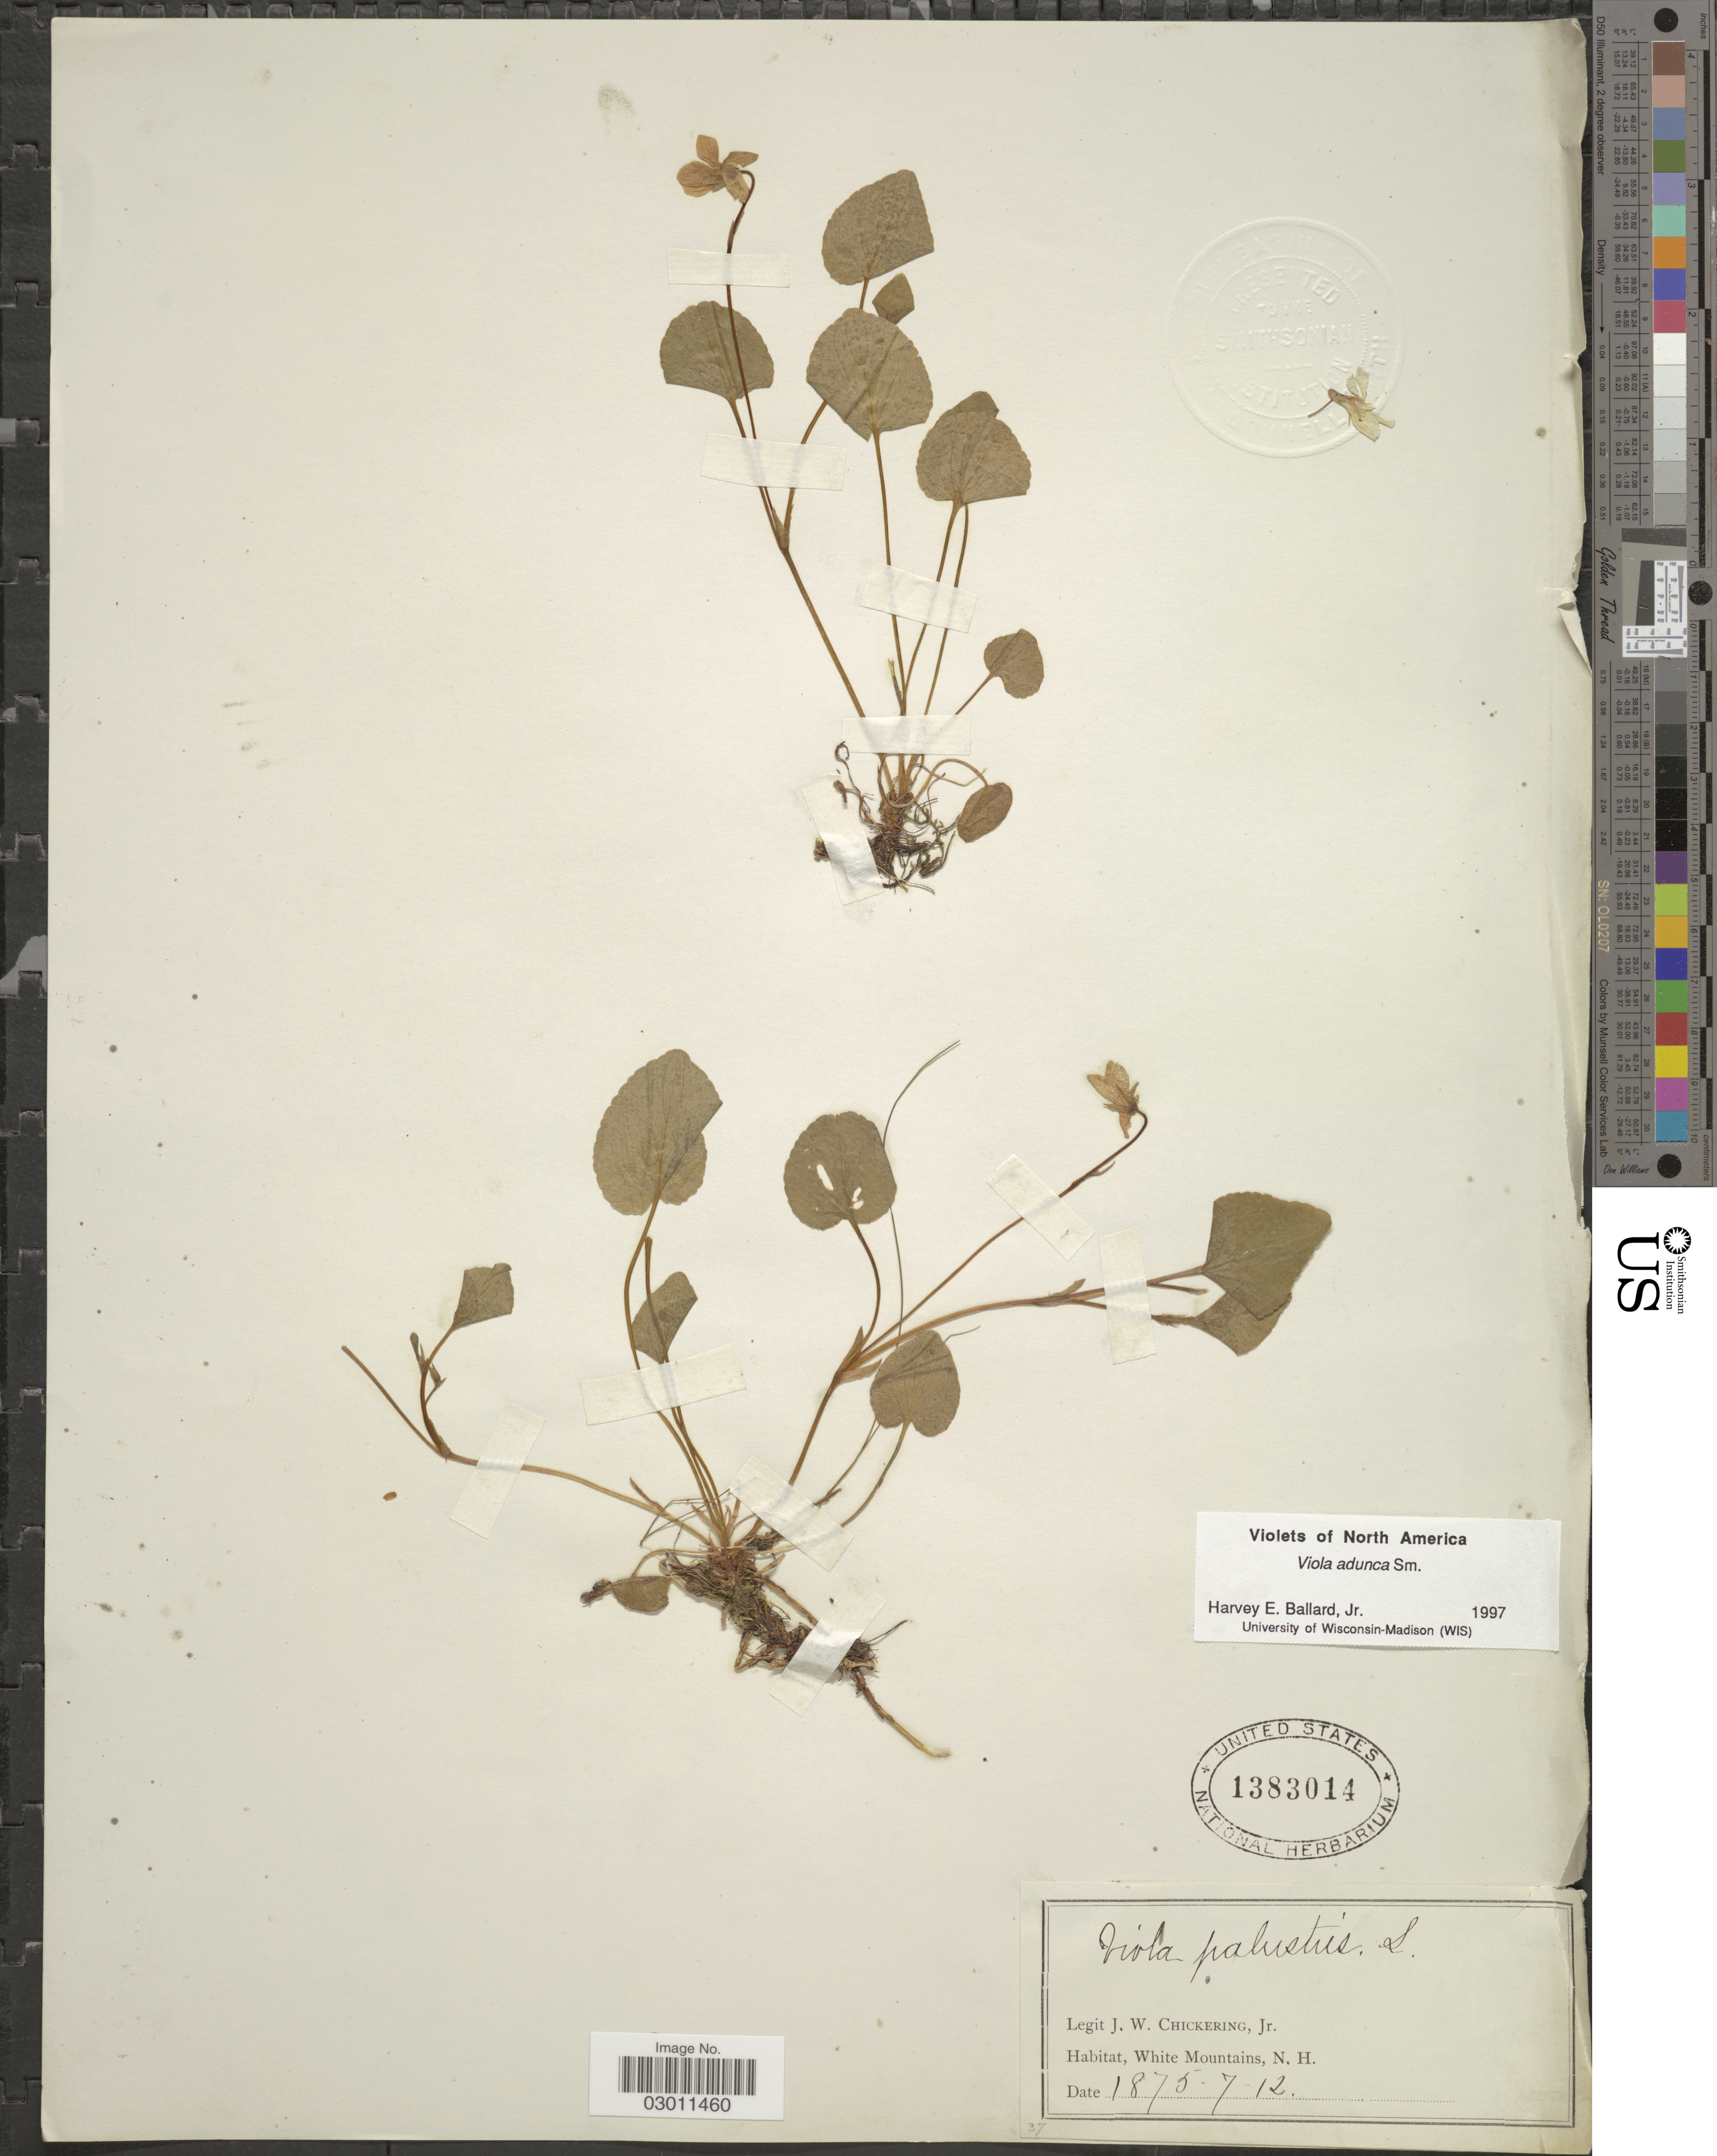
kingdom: Plantae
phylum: Tracheophyta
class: Magnoliopsida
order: Malpighiales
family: Violaceae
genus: Viola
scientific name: Viola adunca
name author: Sm.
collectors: J. W. Chickering Jr.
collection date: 1875-07-12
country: United States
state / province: New Hampshire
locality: White Mountains, N.H.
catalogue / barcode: US 1383014